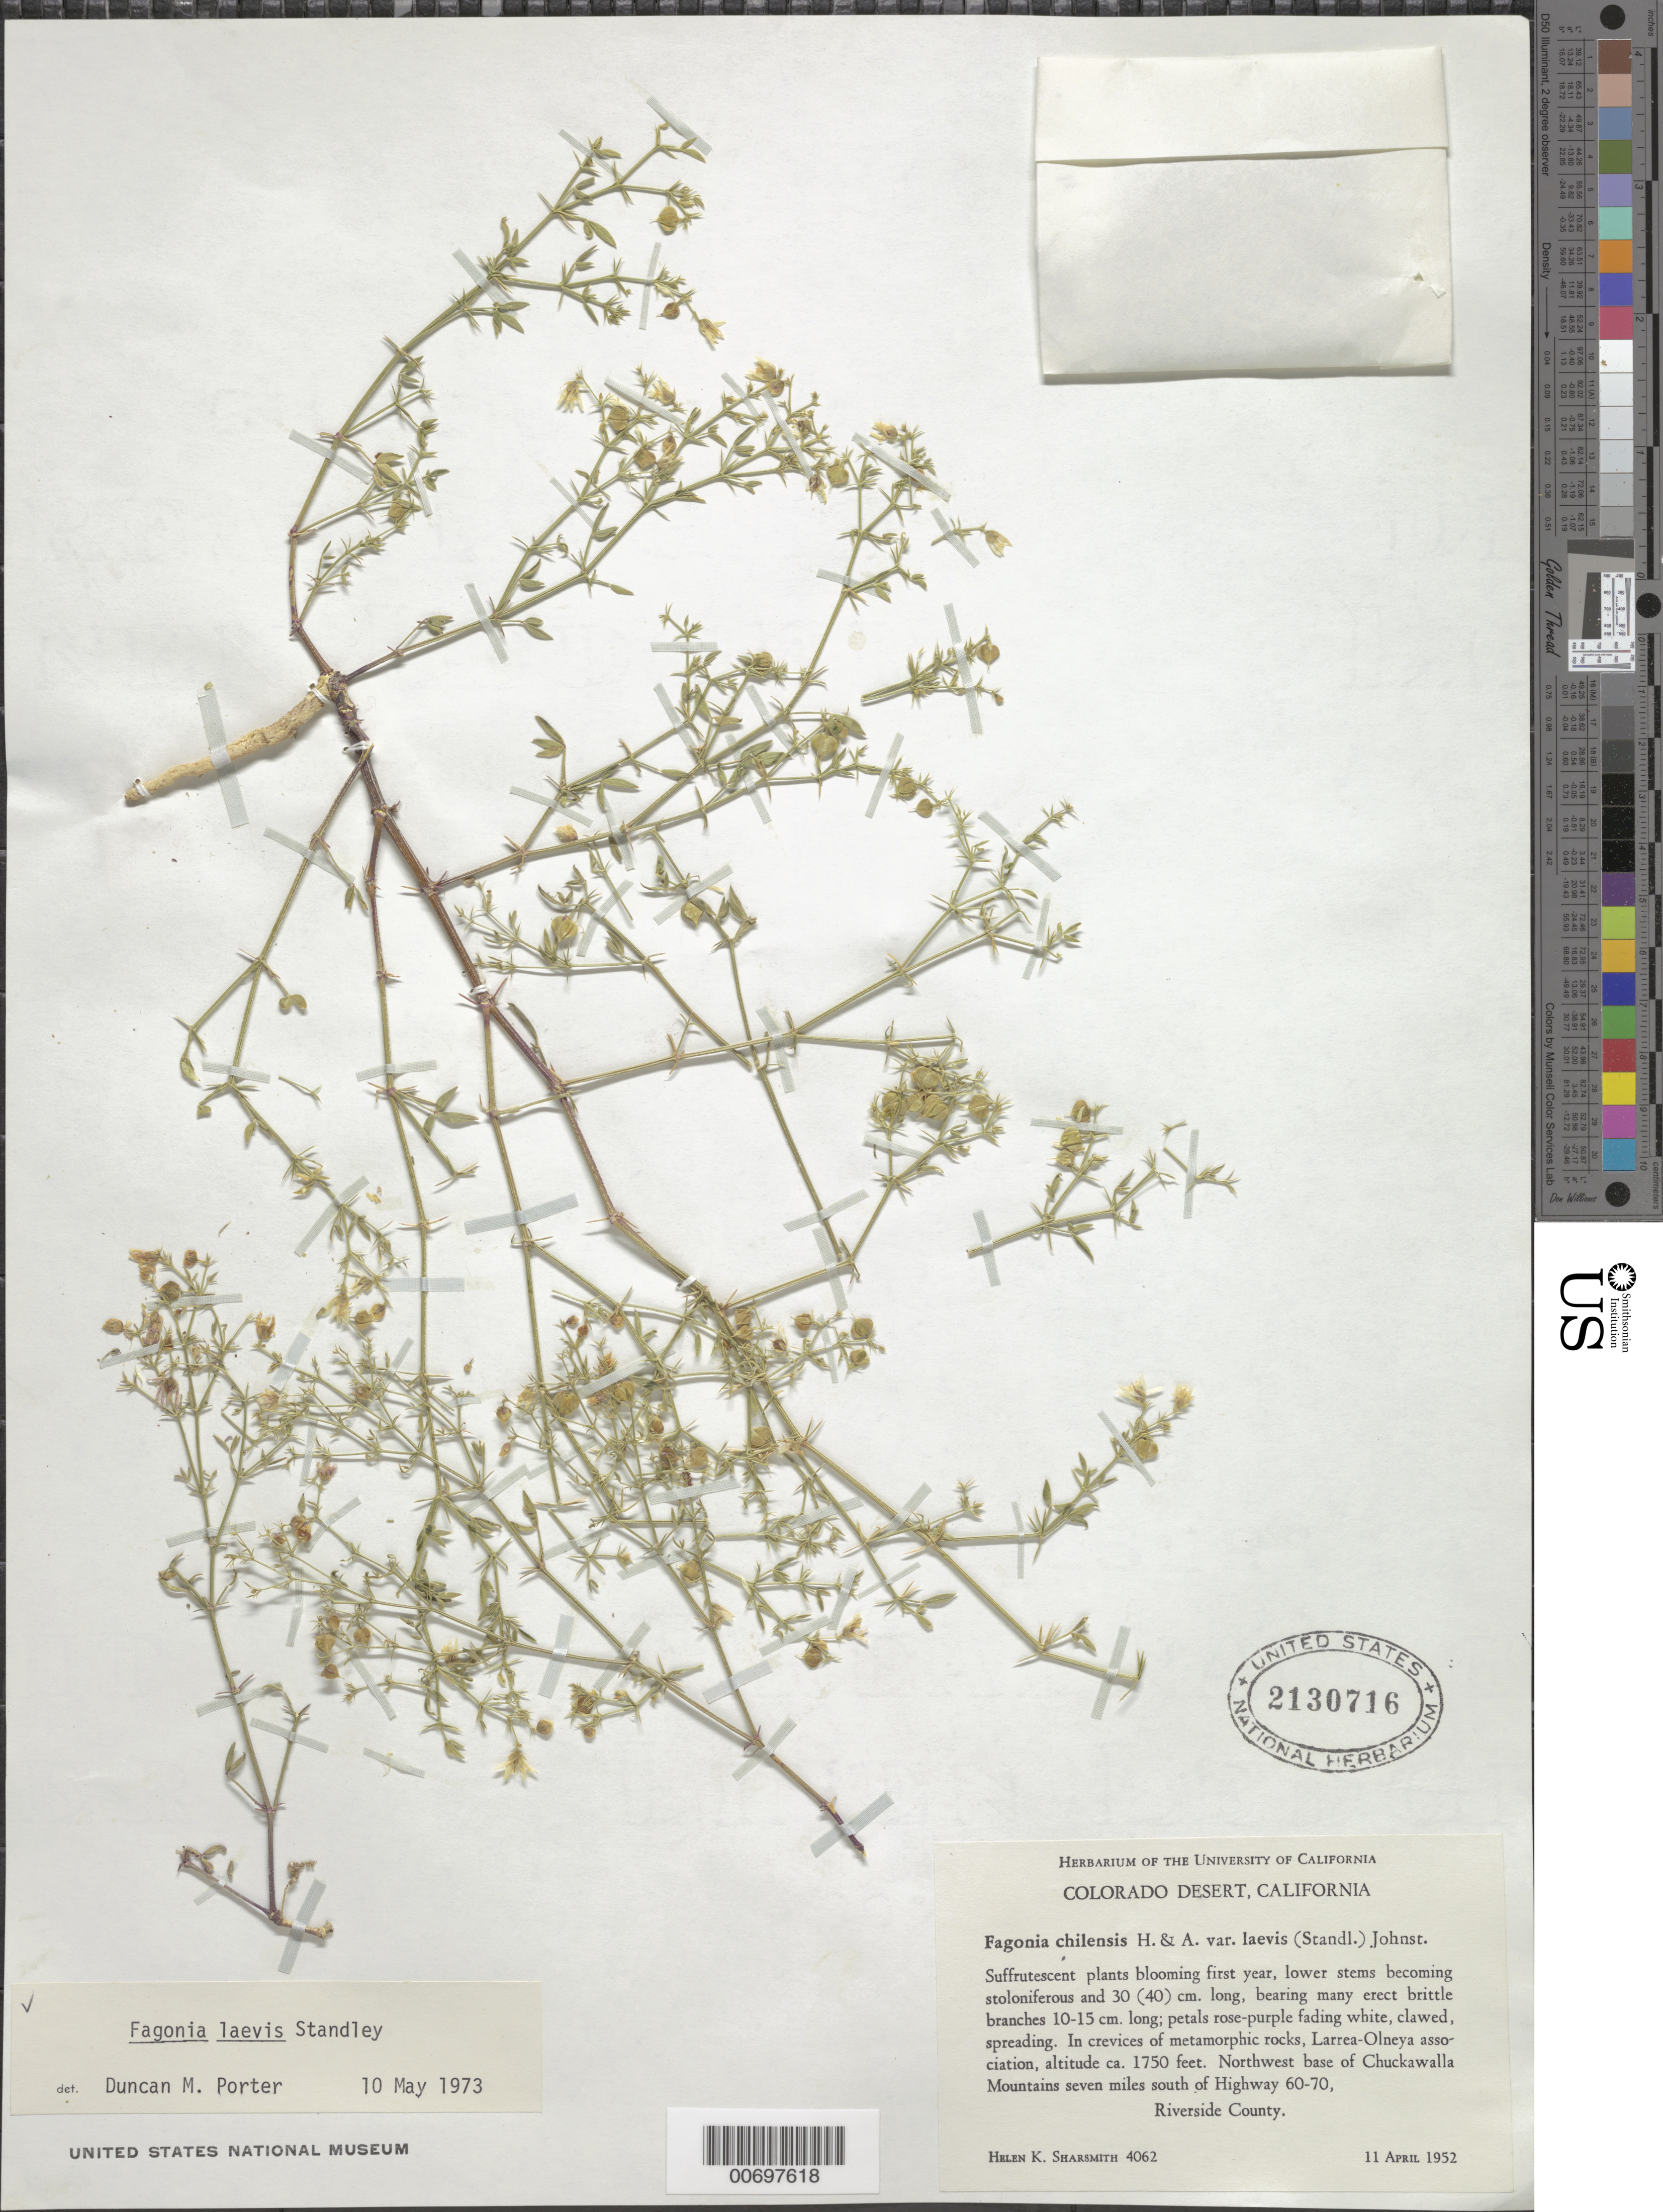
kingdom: Plantae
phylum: Tracheophyta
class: Magnoliopsida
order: Zygophyllales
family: Zygophyllaceae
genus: Fagonia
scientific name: Fagonia laevis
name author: Standl.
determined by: Porter, D. M.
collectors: H. Sharsmith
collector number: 4062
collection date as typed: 11 Apr 1952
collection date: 1952-04-11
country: United States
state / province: California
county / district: Riverside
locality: Northwest base of Chuckawalla Mts. Seven miles south of Highway 60-70.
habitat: In crevices of metamorphic rocks, Larrea-Olneya association.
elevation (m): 533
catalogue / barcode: US 2130716